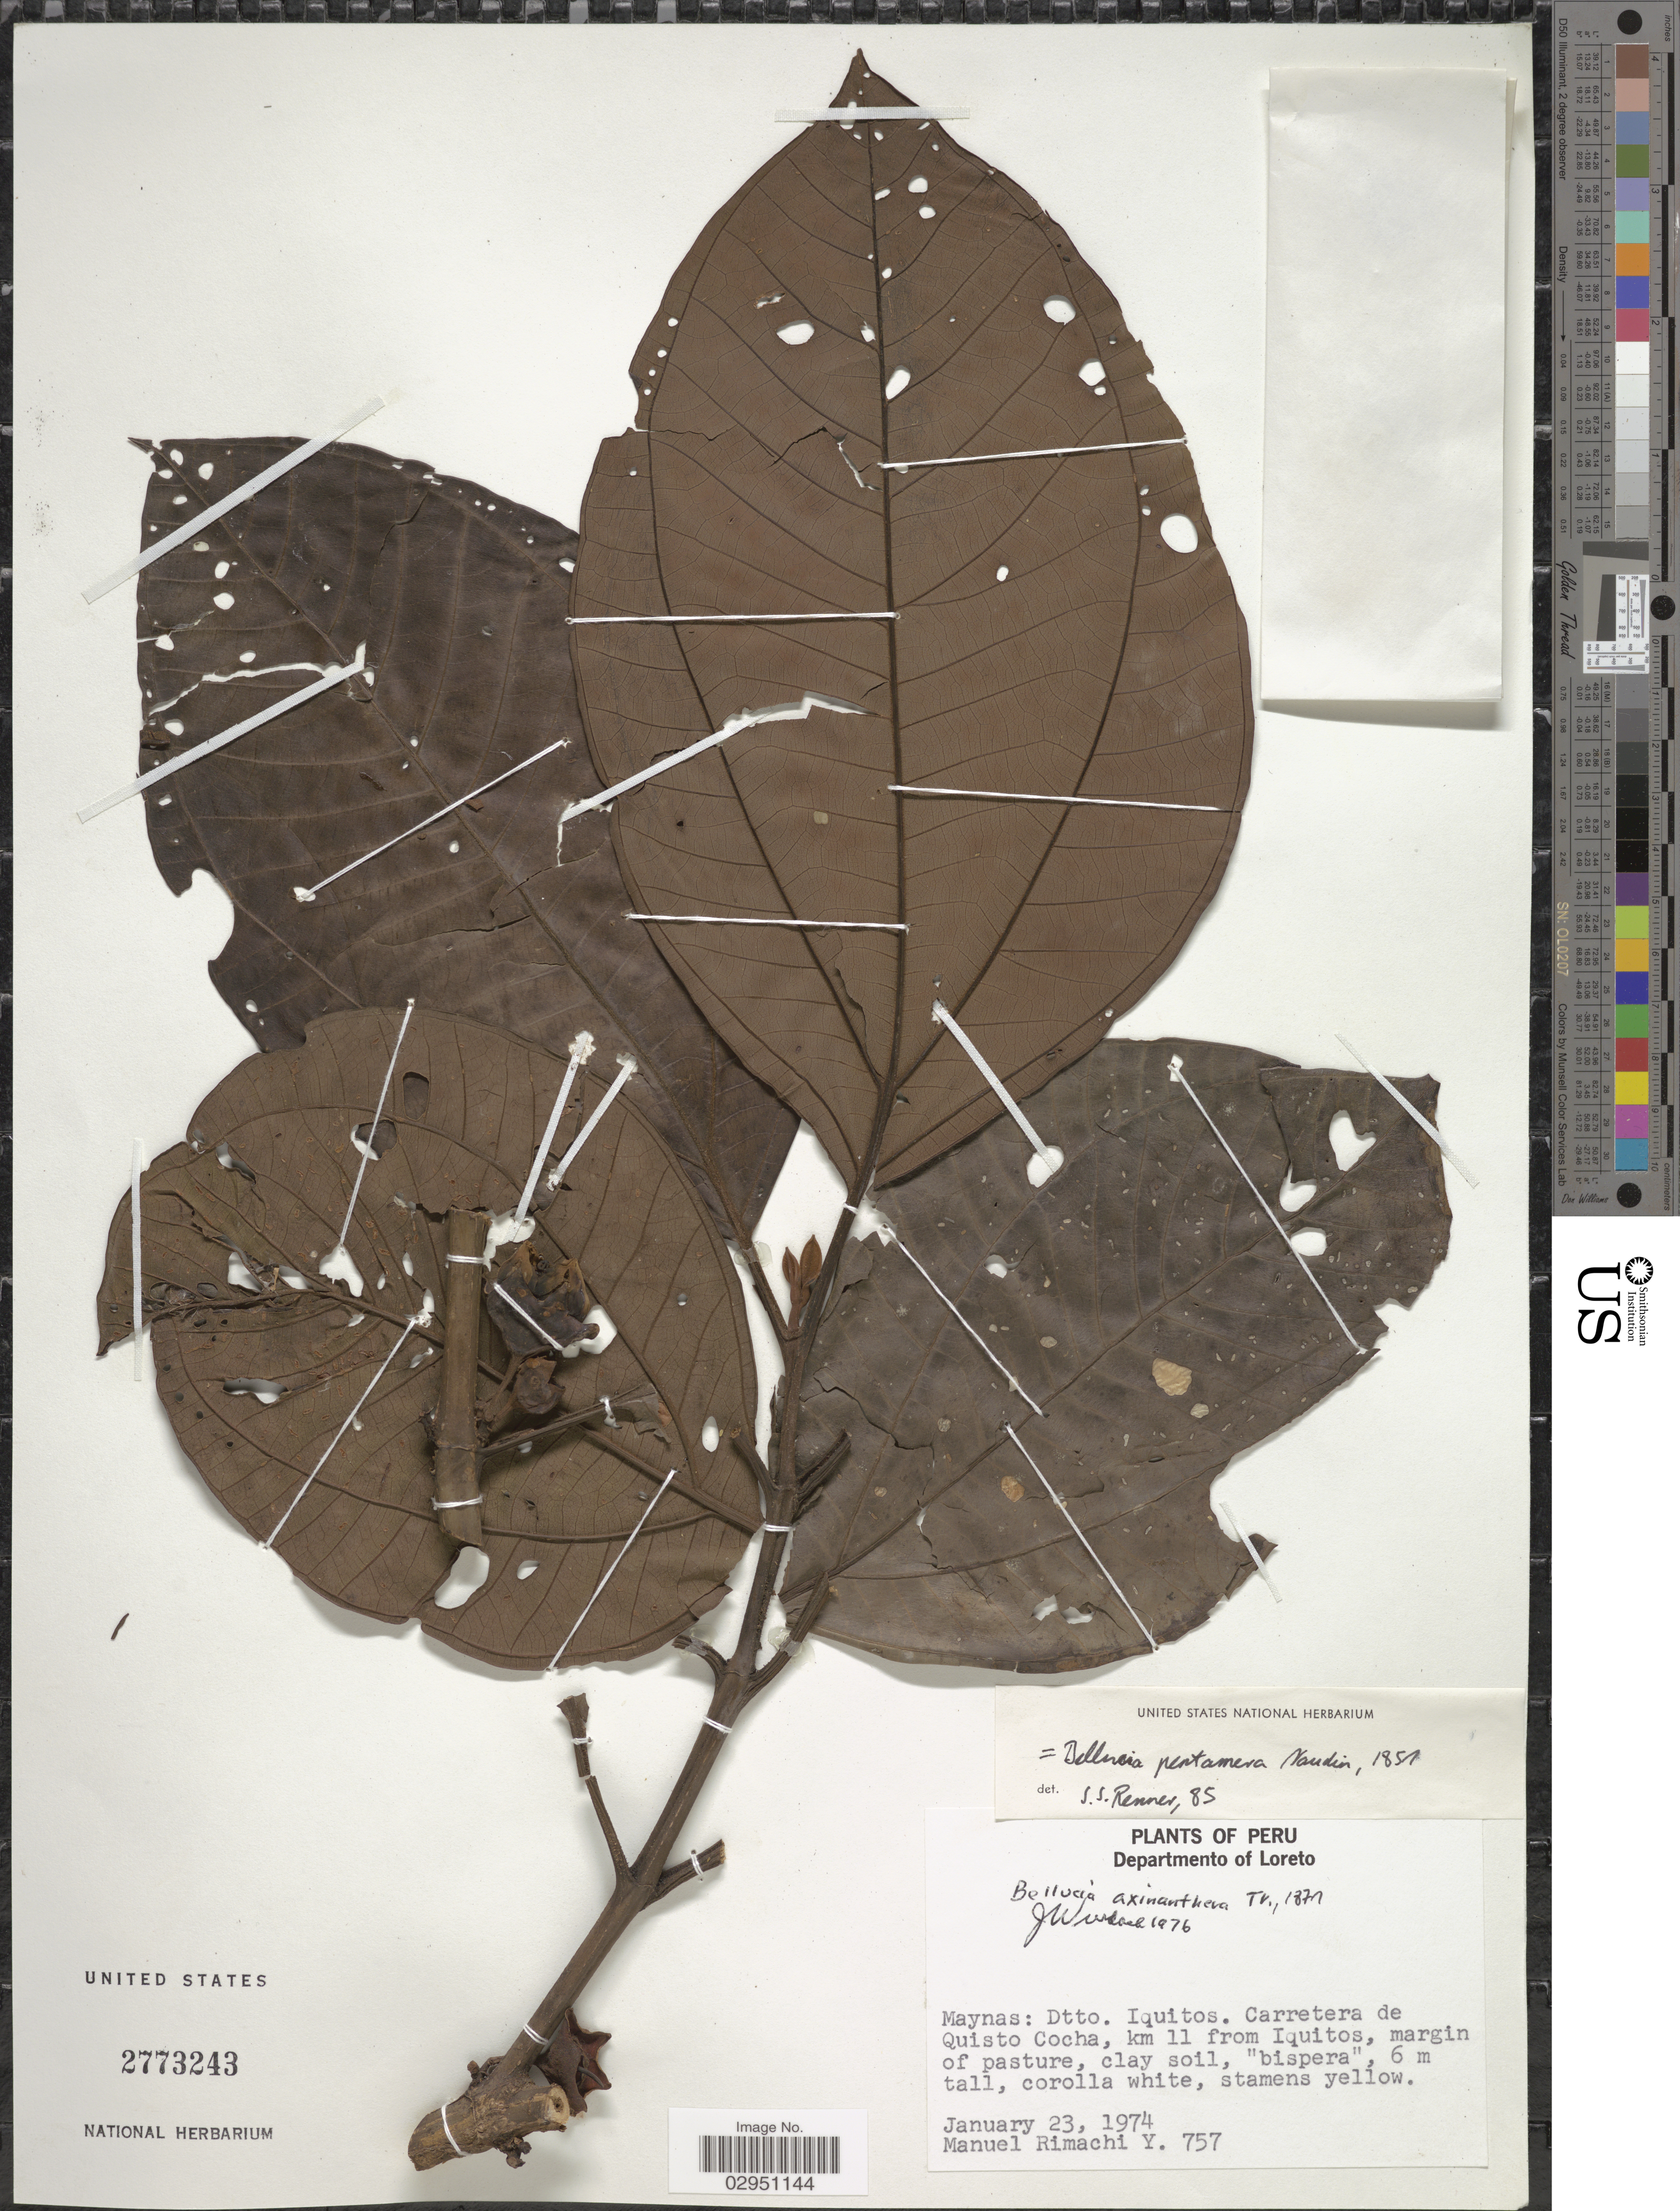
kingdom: Plantae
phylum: Tracheophyta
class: Magnoliopsida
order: Myrtales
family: Melastomataceae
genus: Bellucia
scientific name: Bellucia pentamera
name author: Naudin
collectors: M. Rimachi Y.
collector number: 757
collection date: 1974-01-23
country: Peru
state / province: Loreto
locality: Department of Loreto. Maynas: Dtto. Iquitos. Carretera de Quisto Cocha, km 11 from Iquitos.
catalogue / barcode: US 2773243